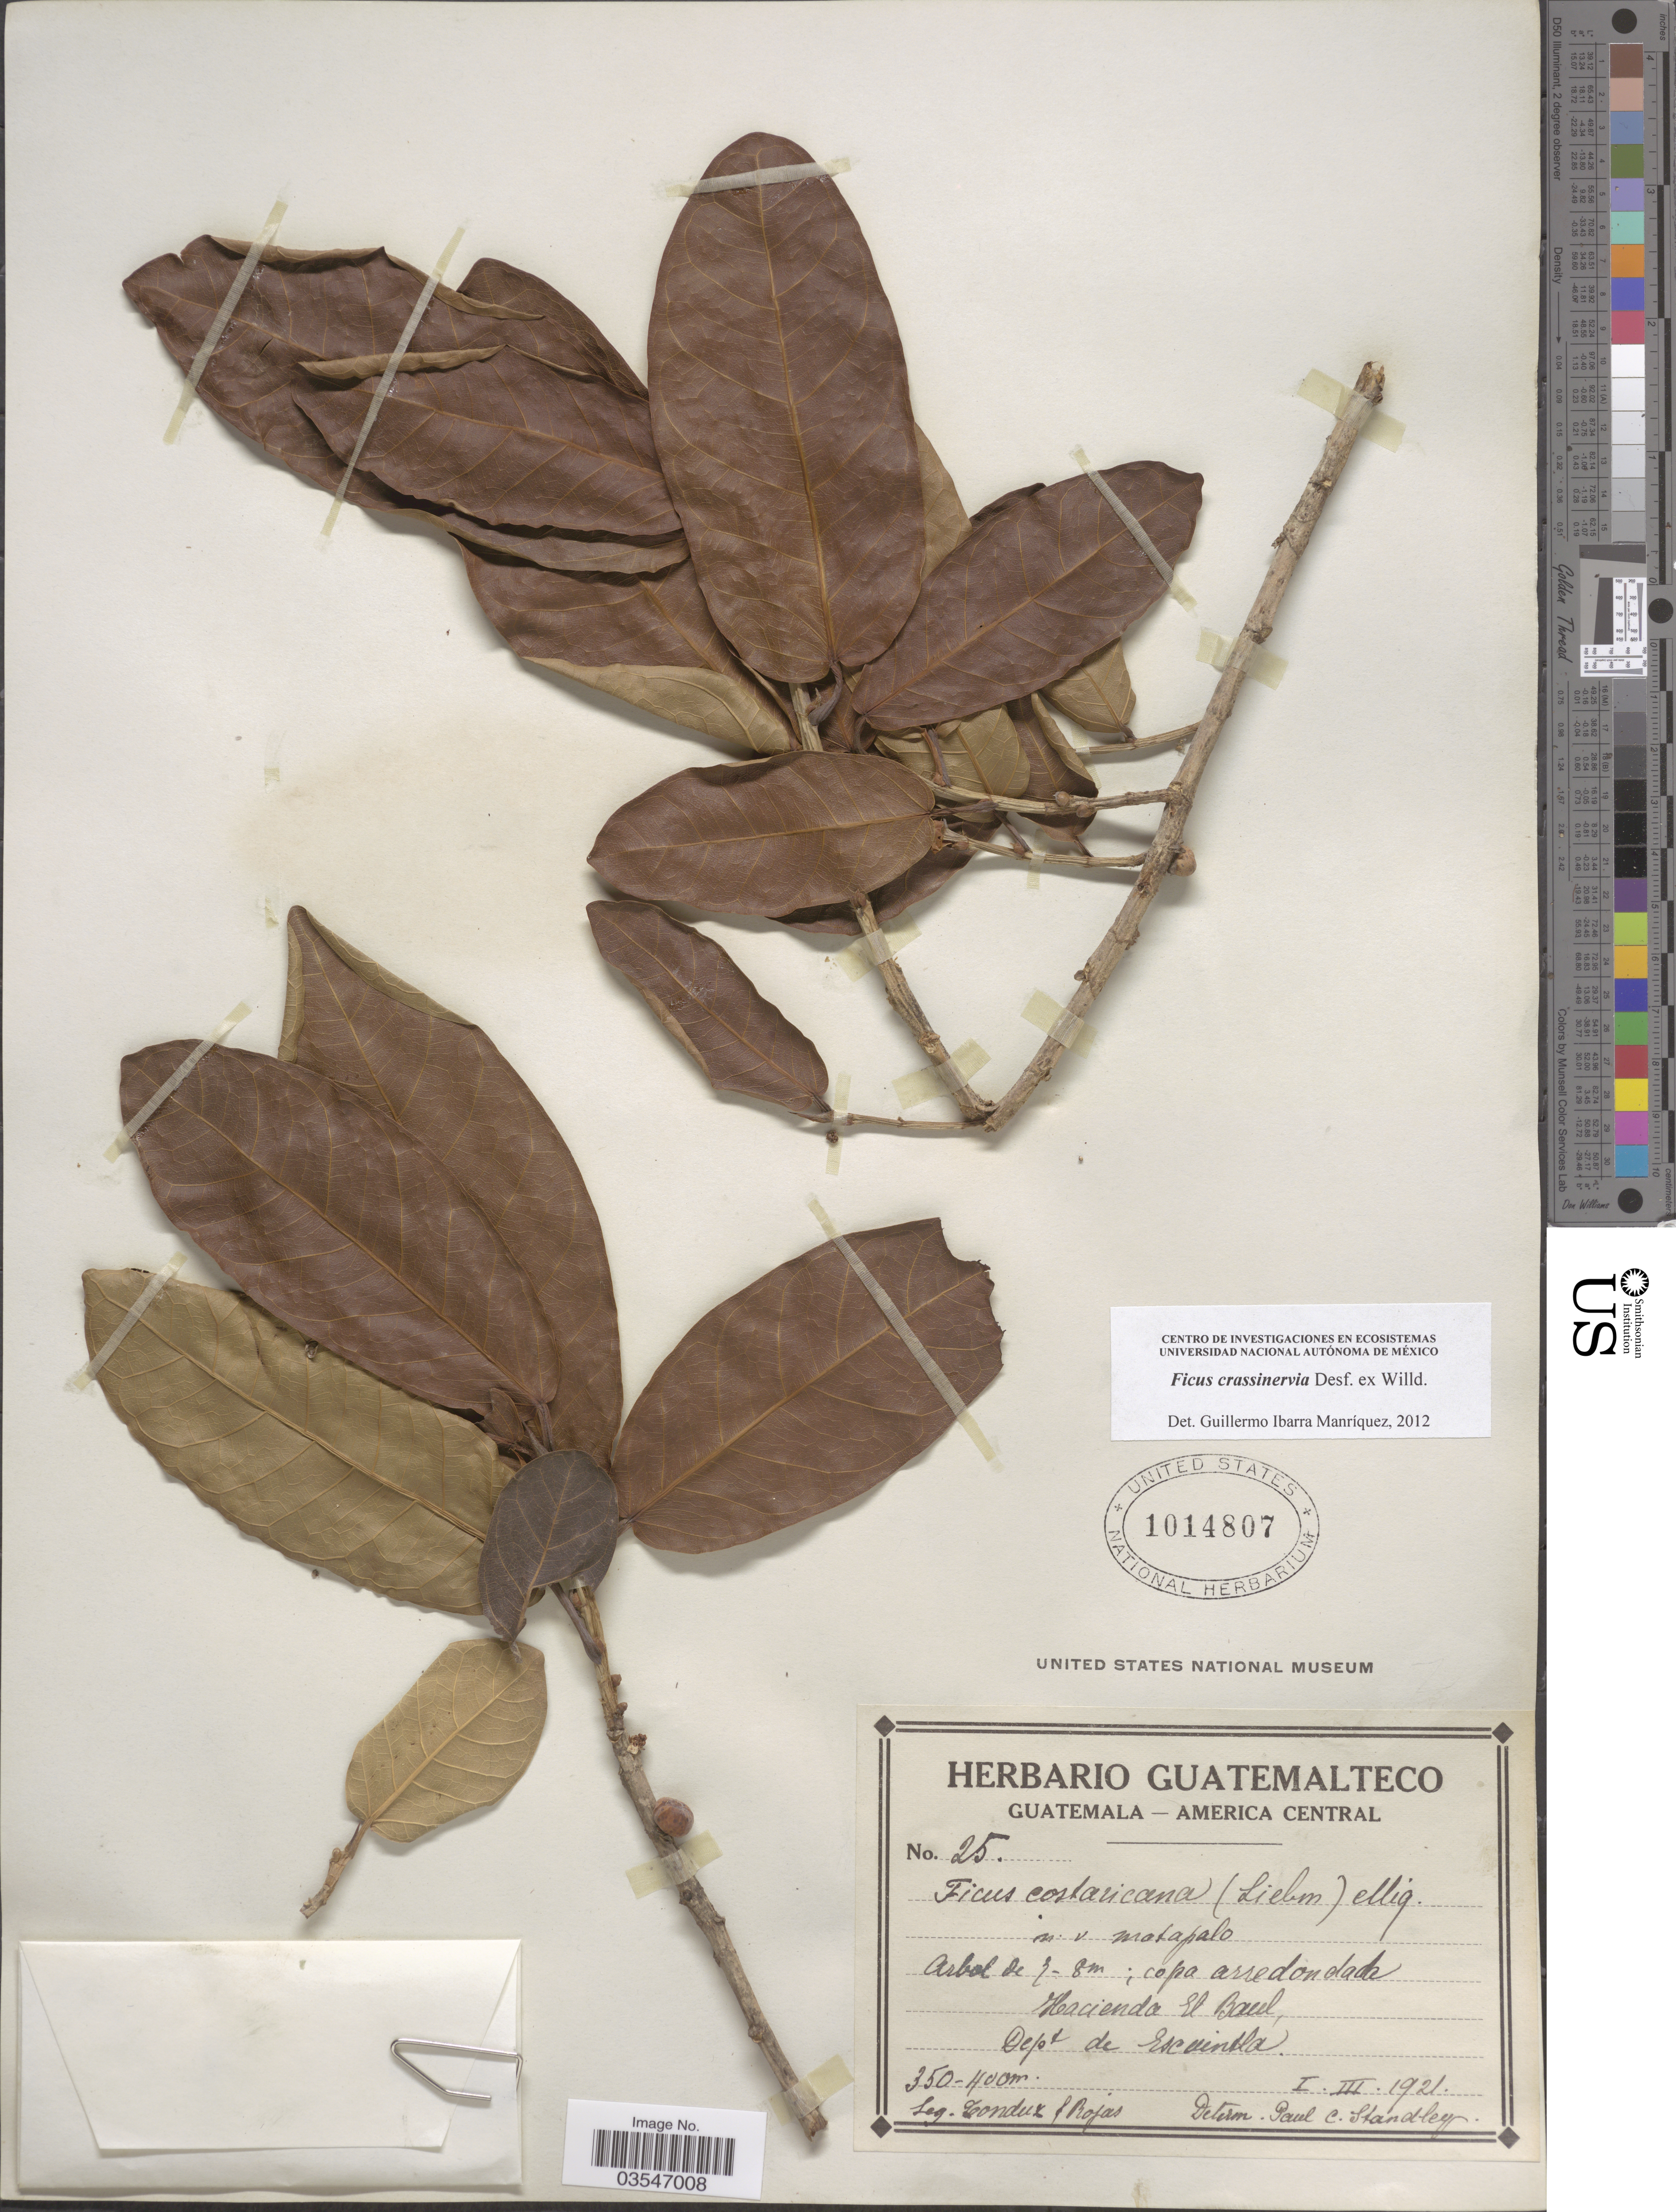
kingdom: Plantae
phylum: Tracheophyta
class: Magnoliopsida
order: Rosales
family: Moraceae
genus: Ficus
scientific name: Ficus crassinervia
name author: Desf. ex Willd.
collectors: Tonduz & Rojas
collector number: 25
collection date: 1921-01/1921-03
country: Guatemala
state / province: Escuintla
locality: Hacienda El Baul, Dept. de Escuintla.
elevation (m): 350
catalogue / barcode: US 1014807